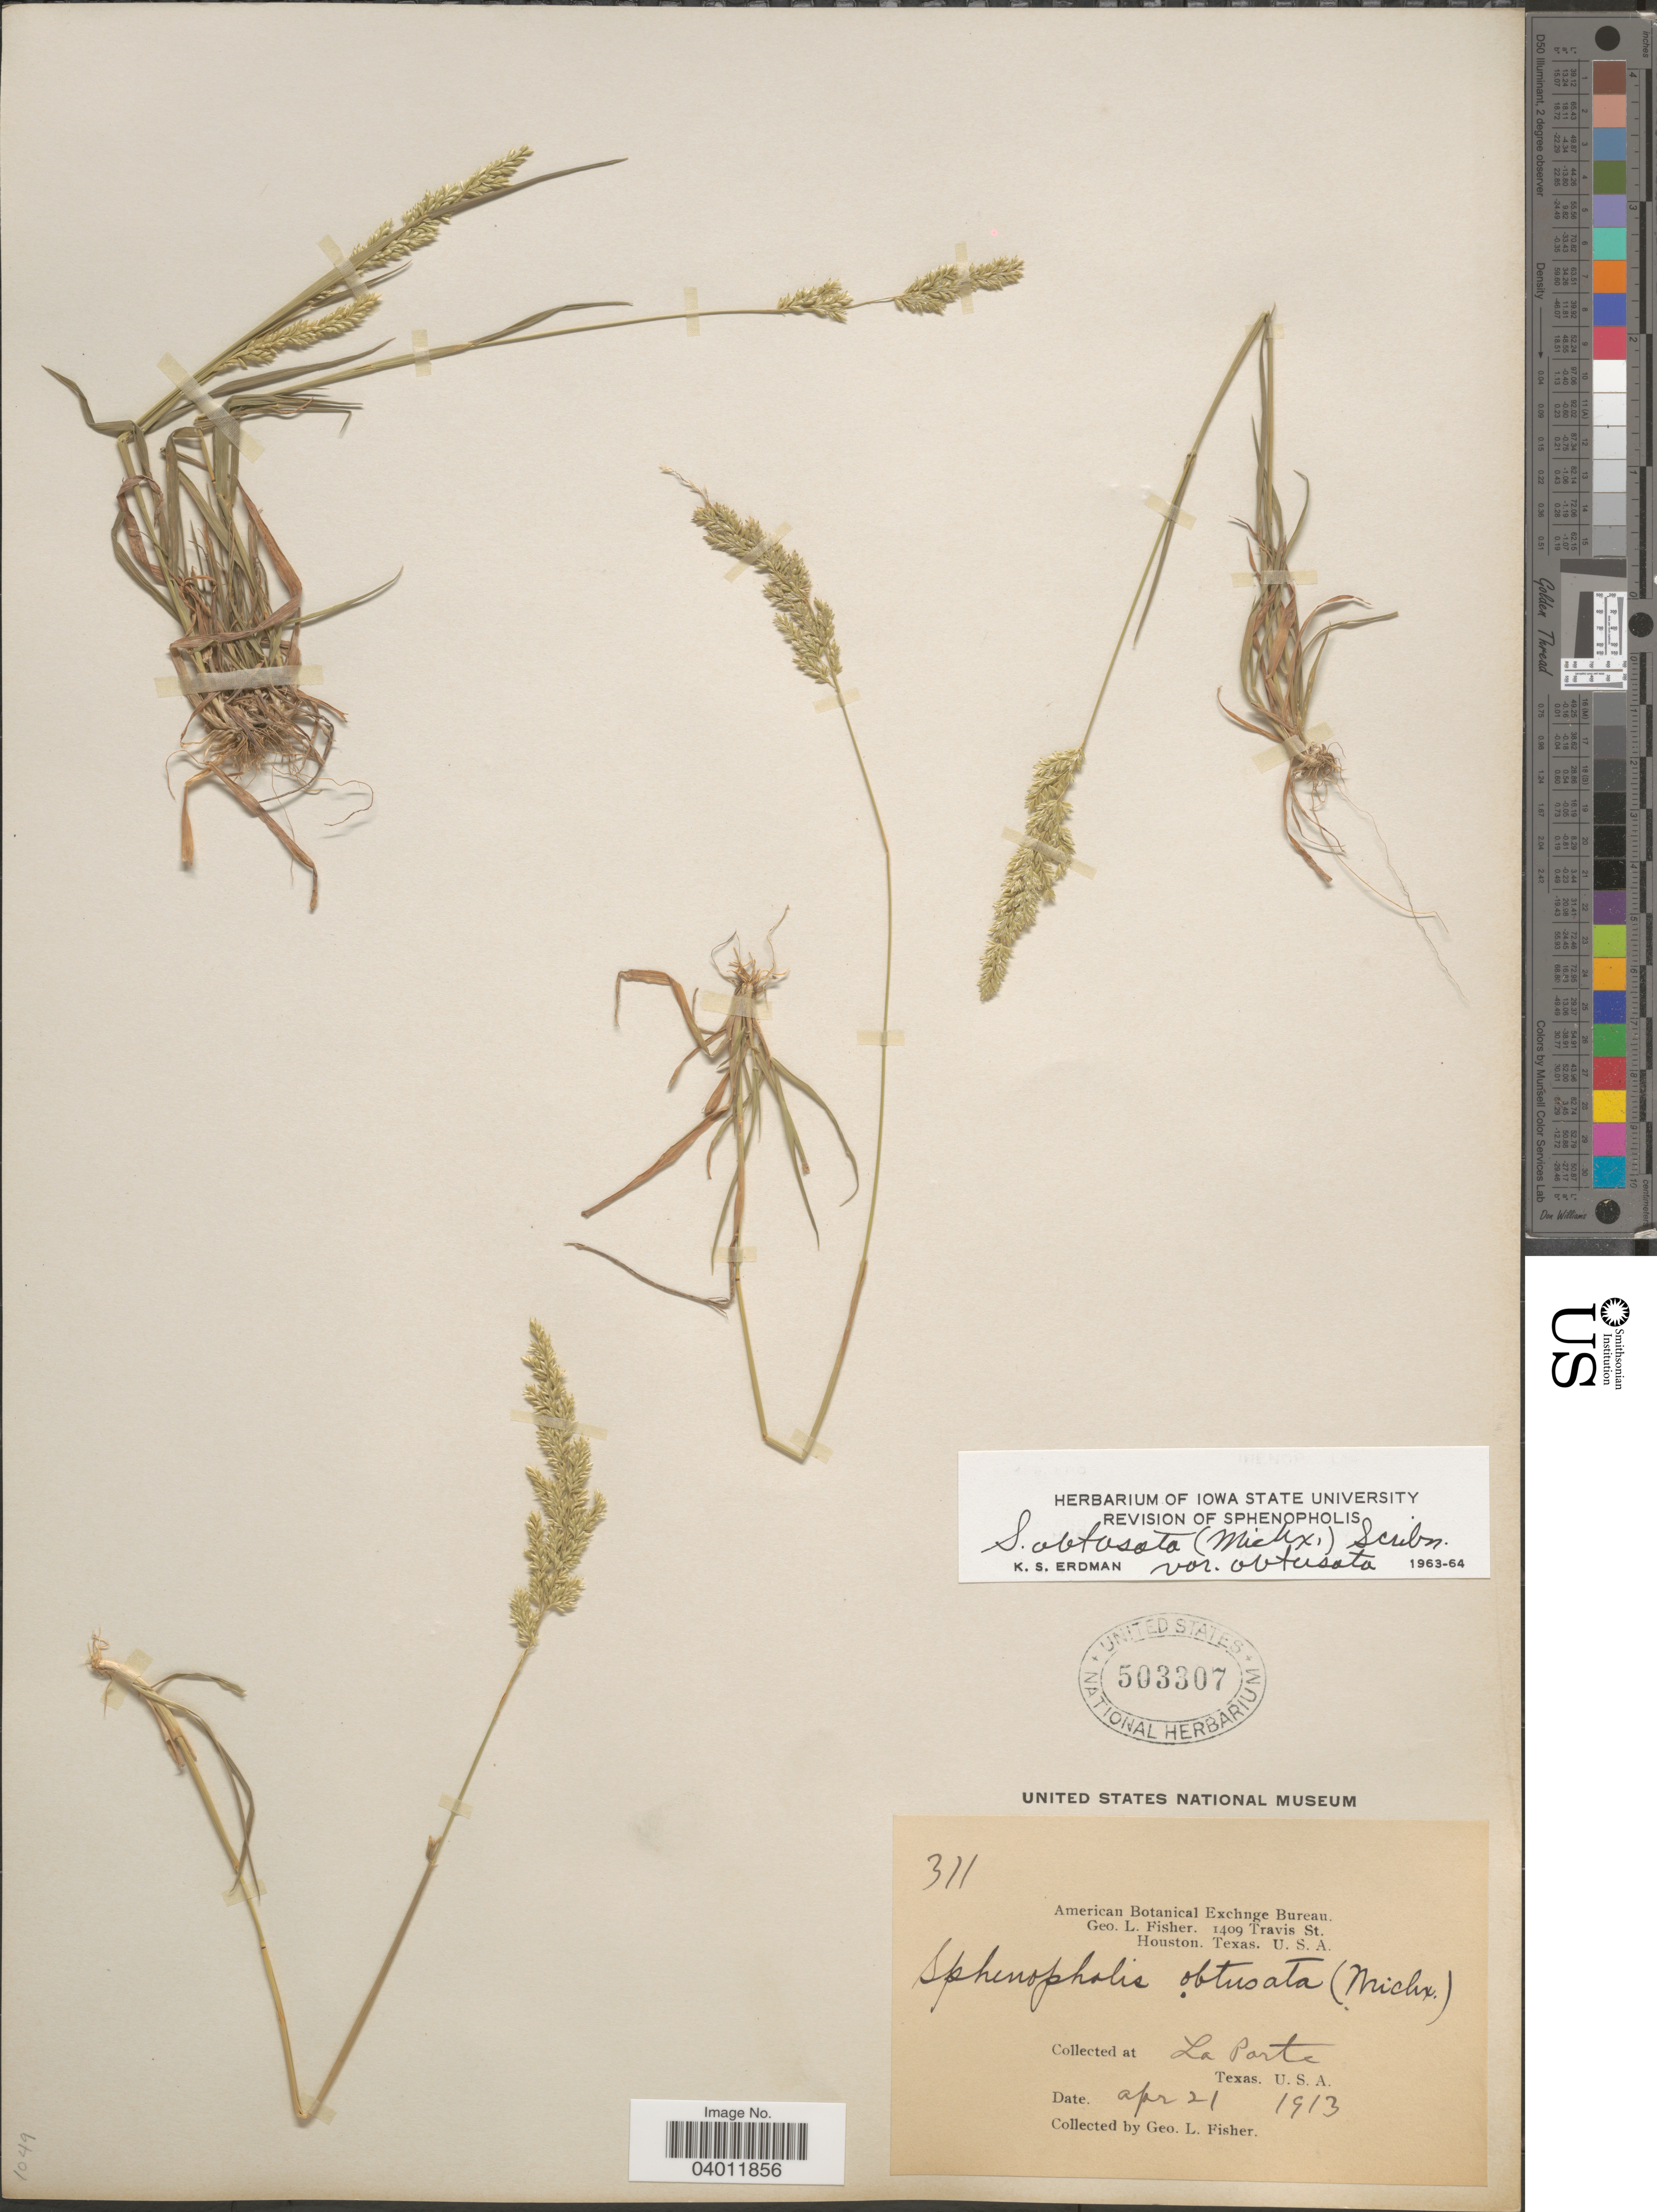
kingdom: Plantae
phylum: Tracheophyta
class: Liliopsida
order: Poales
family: Poaceae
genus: Sphenopholis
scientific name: Sphenopholis obtusata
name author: (Michx.) Scribn.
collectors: G. L. Fisher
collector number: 311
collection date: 1913-04-21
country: United States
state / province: Texas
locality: La Porte.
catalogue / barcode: US 503307